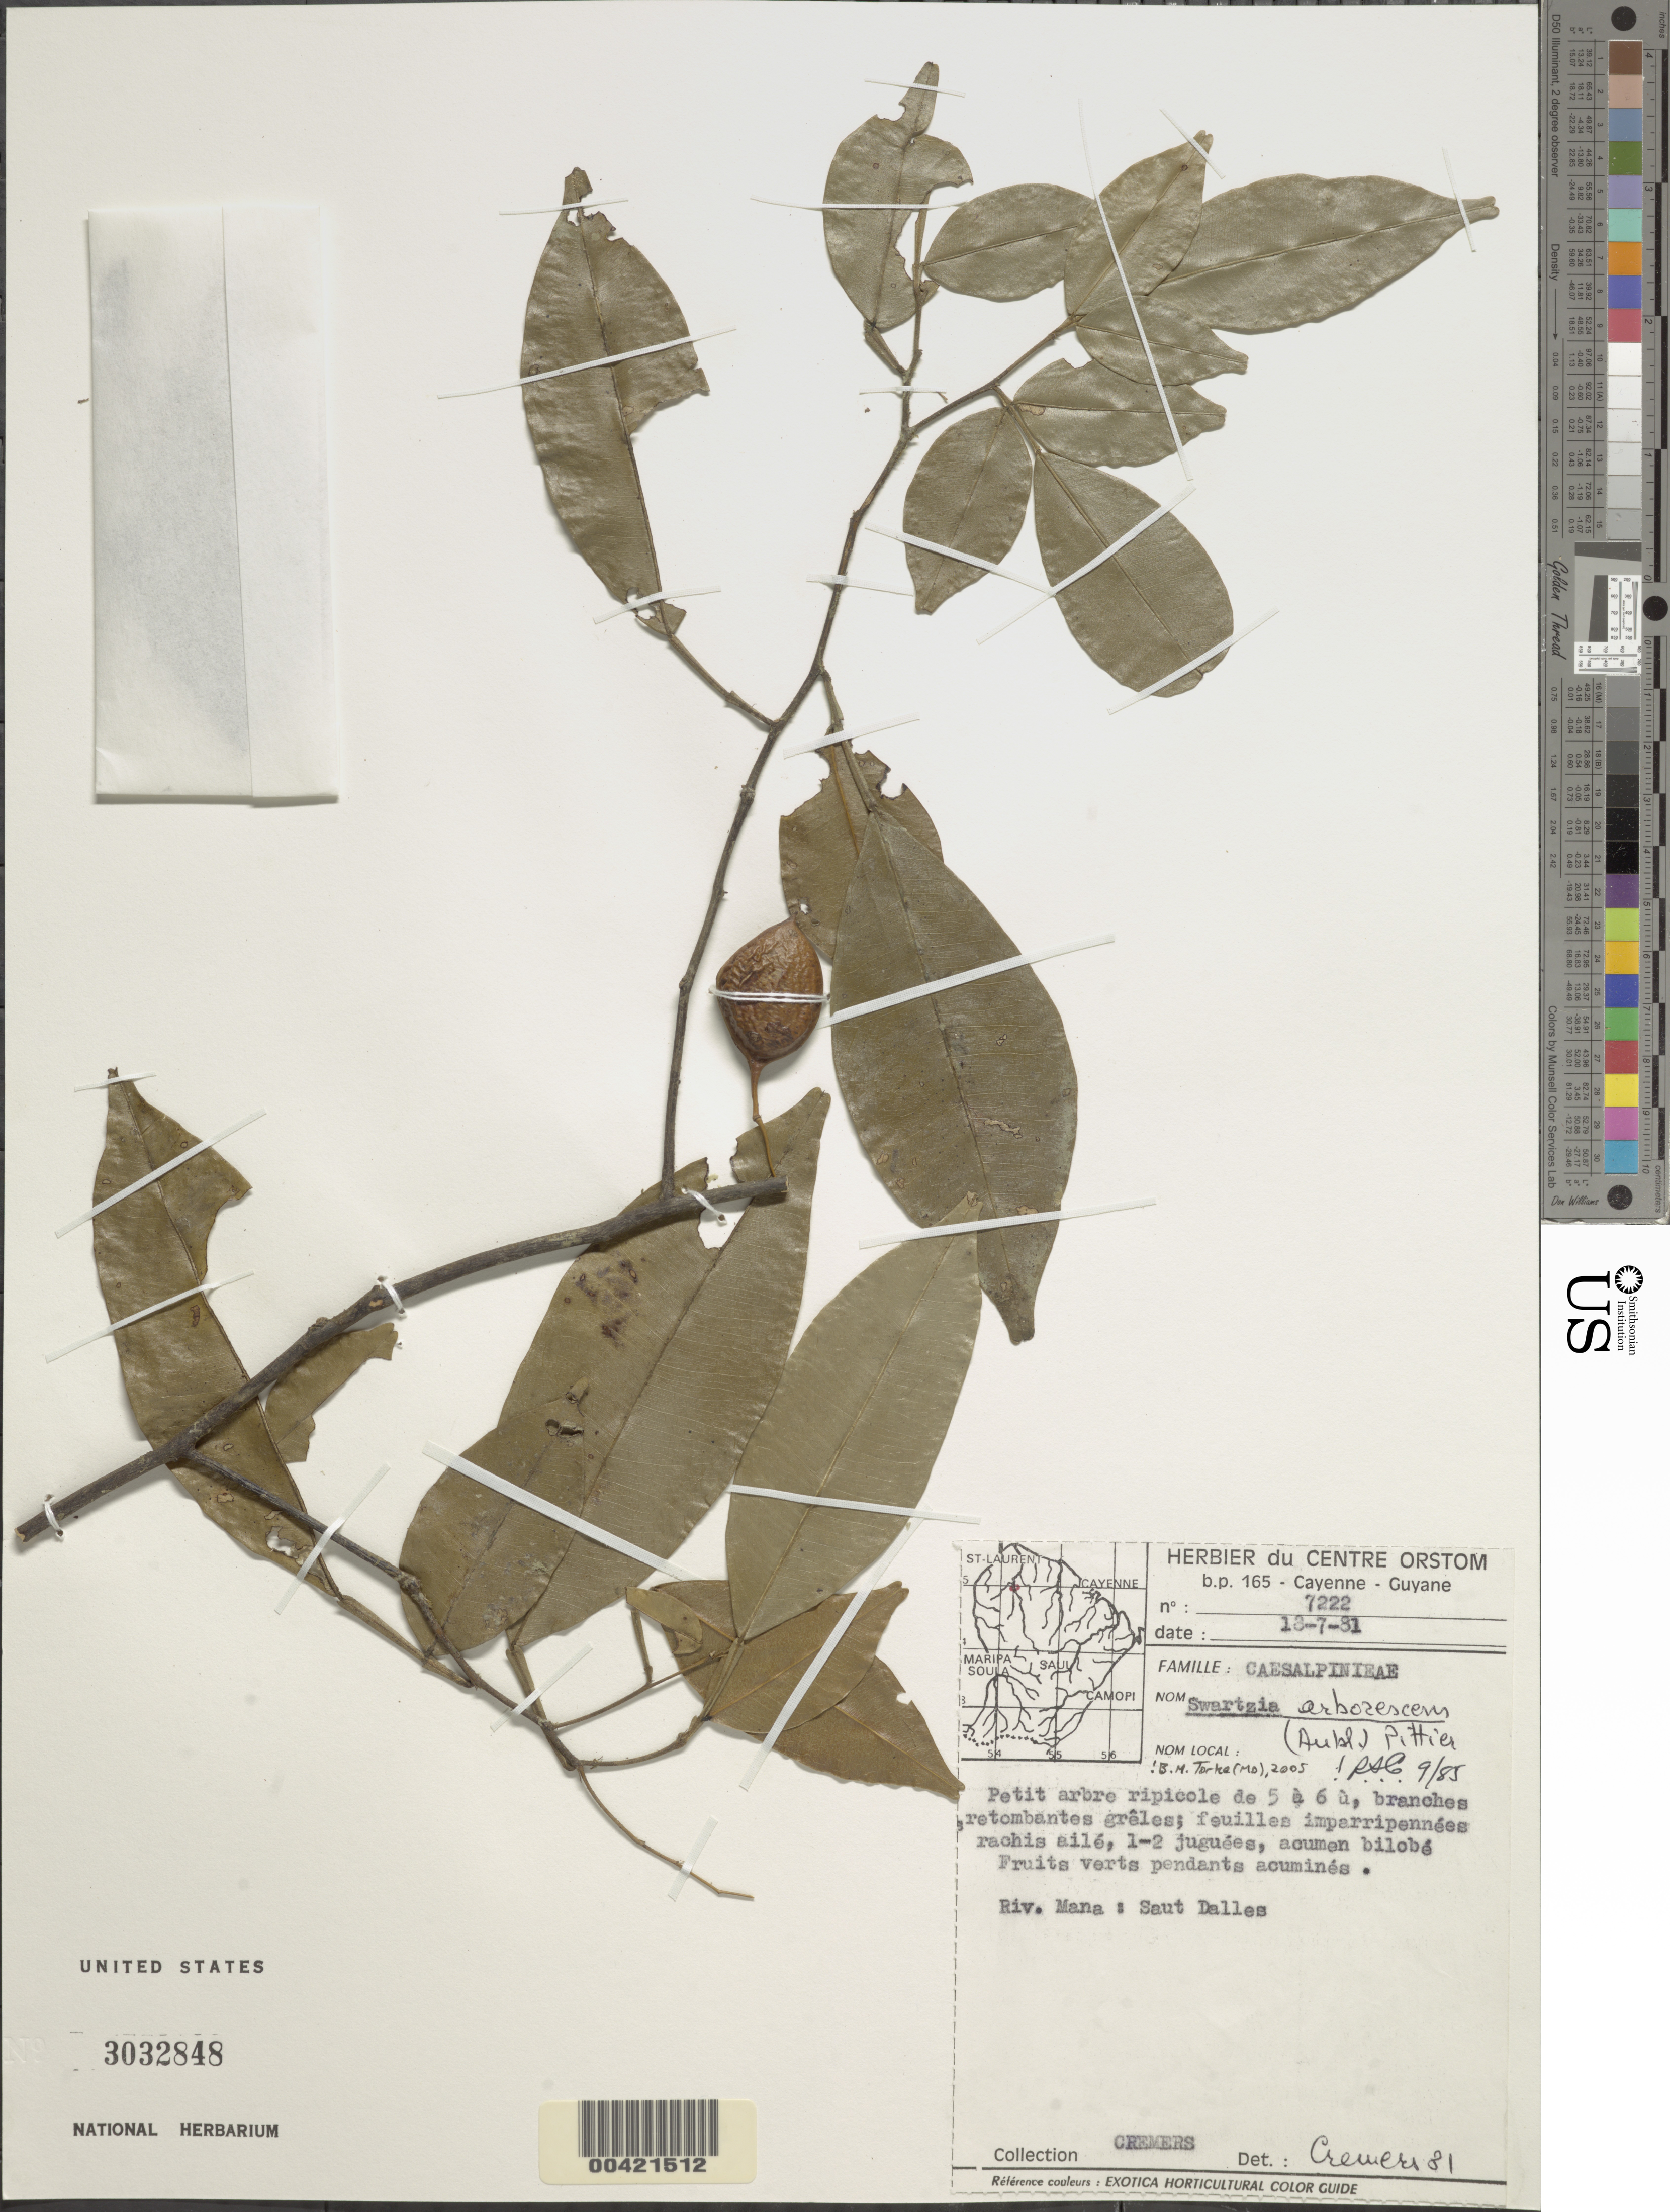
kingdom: Plantae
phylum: Tracheophyta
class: Magnoliopsida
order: Fabales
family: Fabaceae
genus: Swartzia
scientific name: Swartzia arborescens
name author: (Aubl.) Pittier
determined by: Cowan, R. S.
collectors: G. Cremers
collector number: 7222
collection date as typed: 18 Jul 1981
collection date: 1981-07-18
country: French Guiana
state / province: Cayenne / Saint-Laurent-du-Maroni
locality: Saut dalles, riv. mana. [former inini arrondissement.]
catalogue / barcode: US 3032848